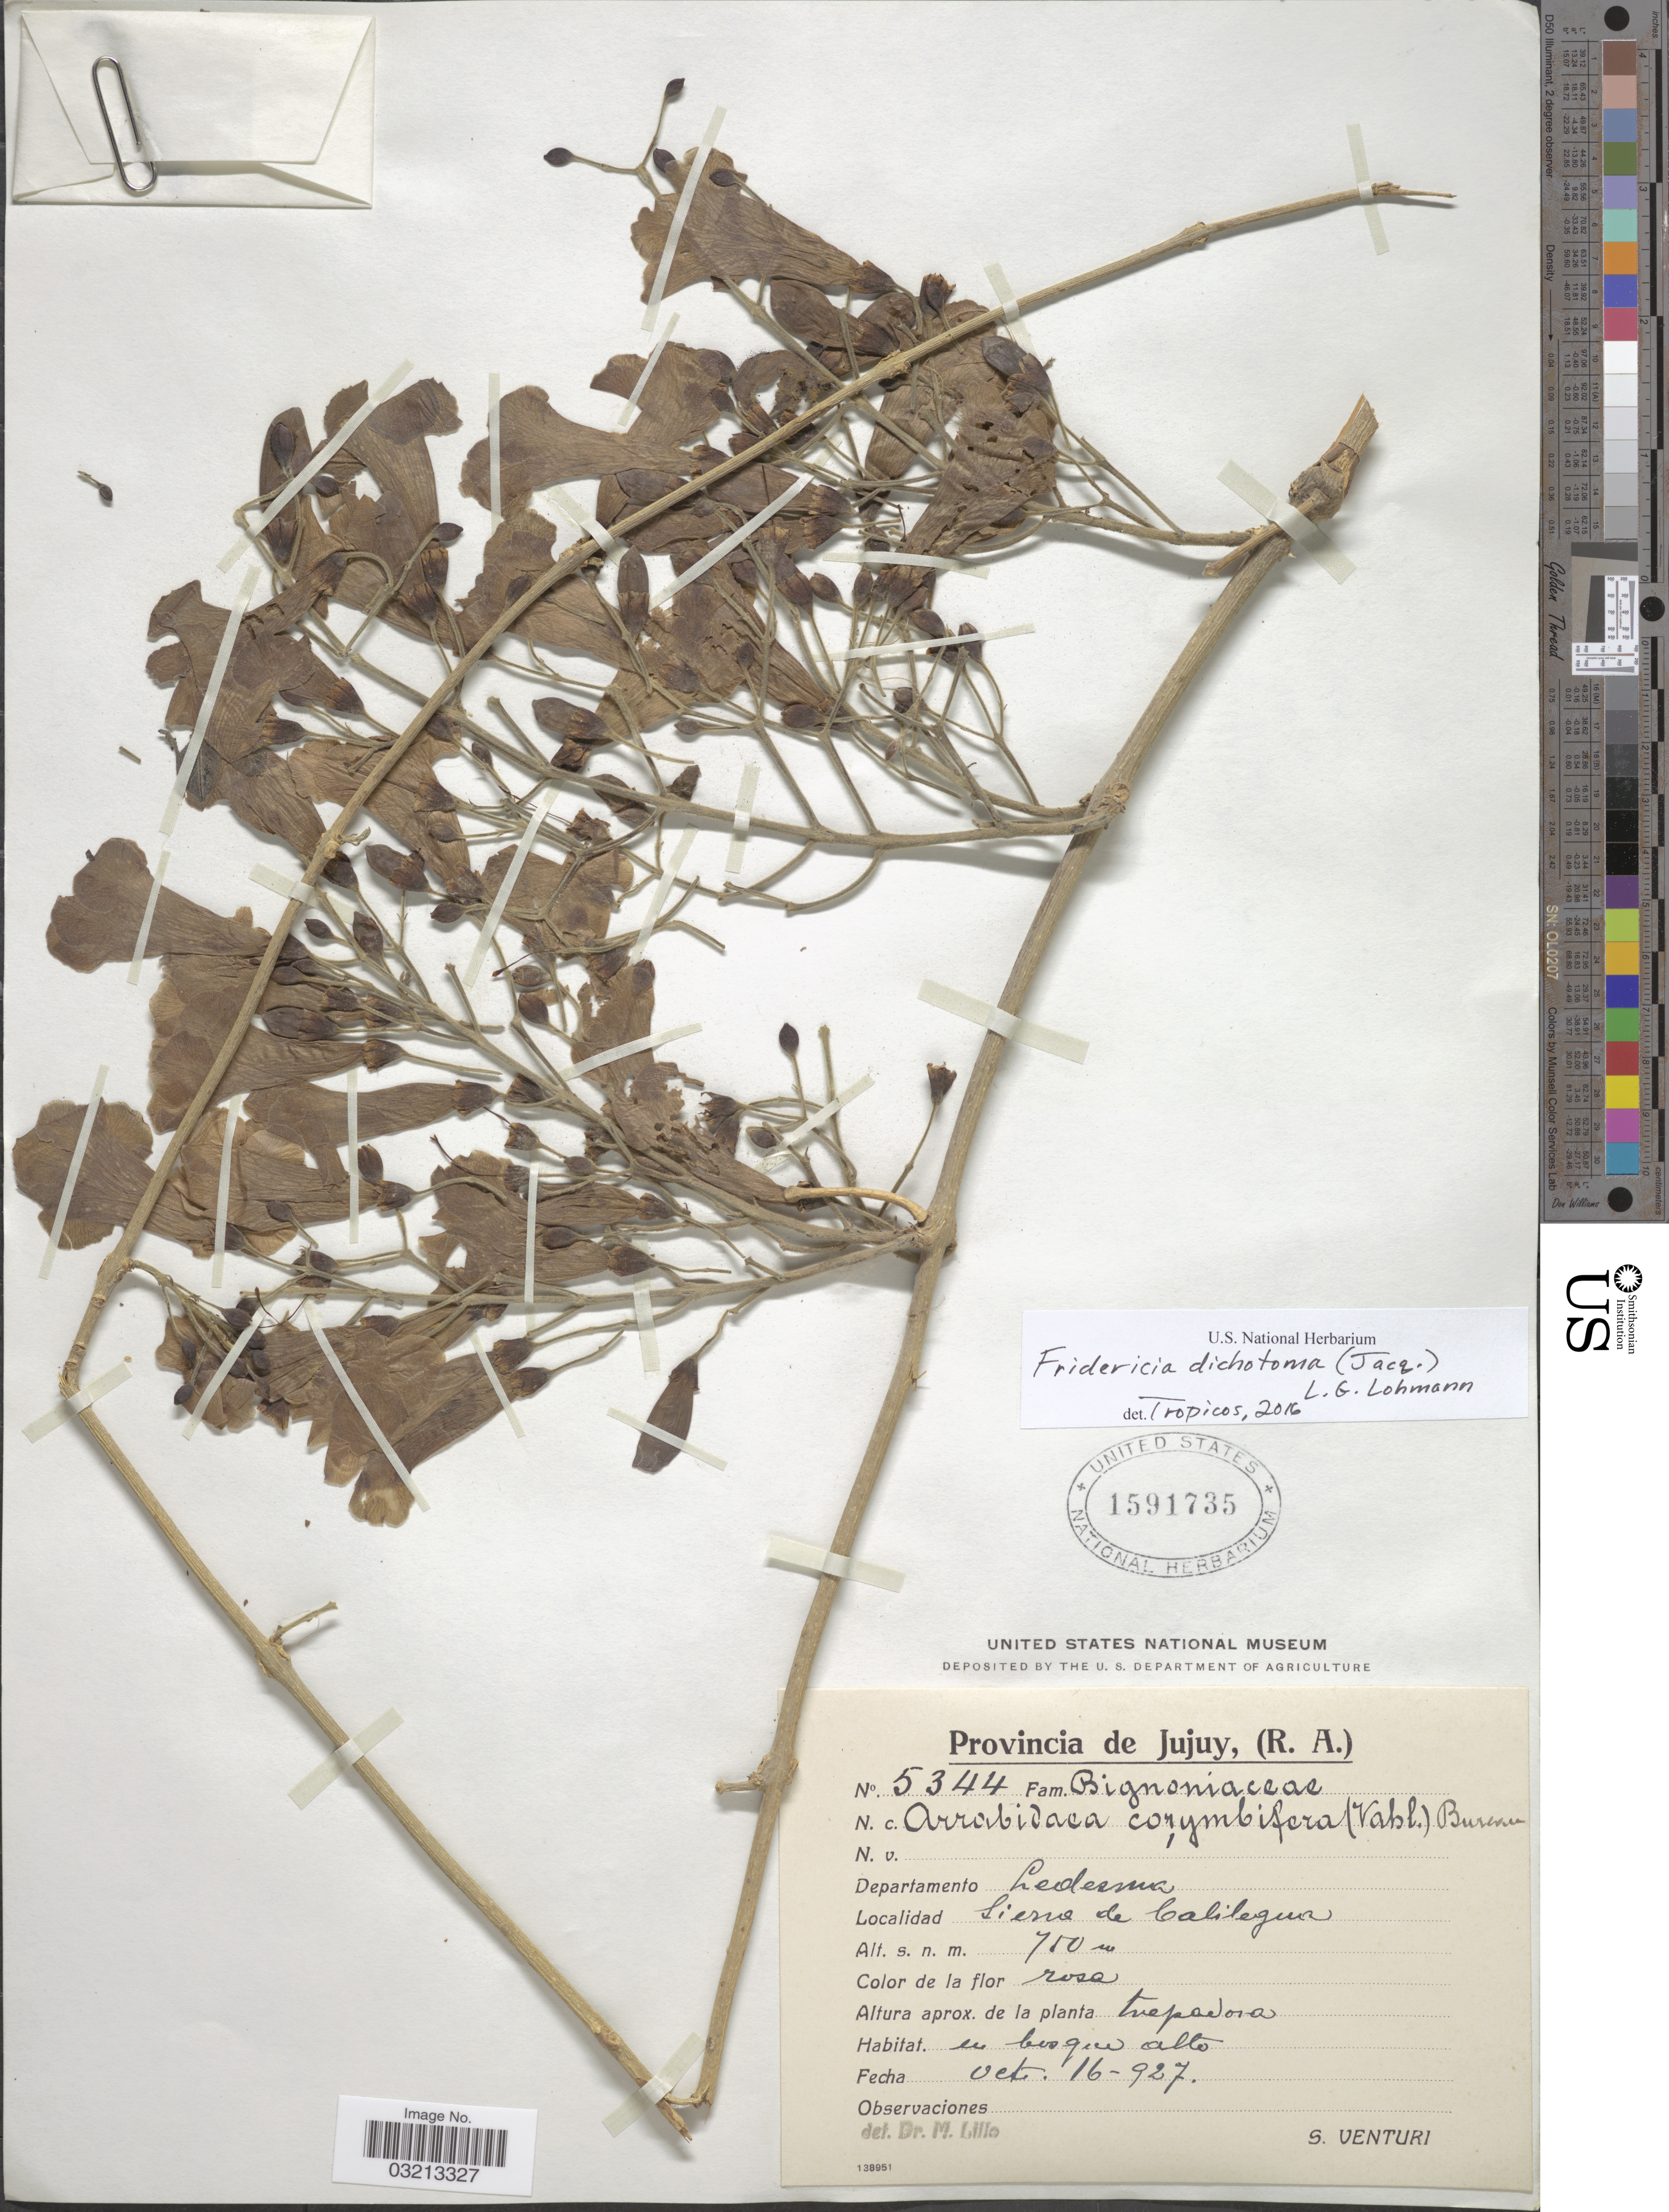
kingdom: Plantae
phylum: Tracheophyta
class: Magnoliopsida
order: Lamiales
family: Bignoniaceae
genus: Fridericia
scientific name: Fridericia dichotoma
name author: (Jacq.) L.G. Lohmann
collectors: S. Venturi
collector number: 5344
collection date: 1927-10-16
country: Argentina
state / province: Jujuy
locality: Departamento Ledesma. Sierra de Calilegua.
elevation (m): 750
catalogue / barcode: US 1591735